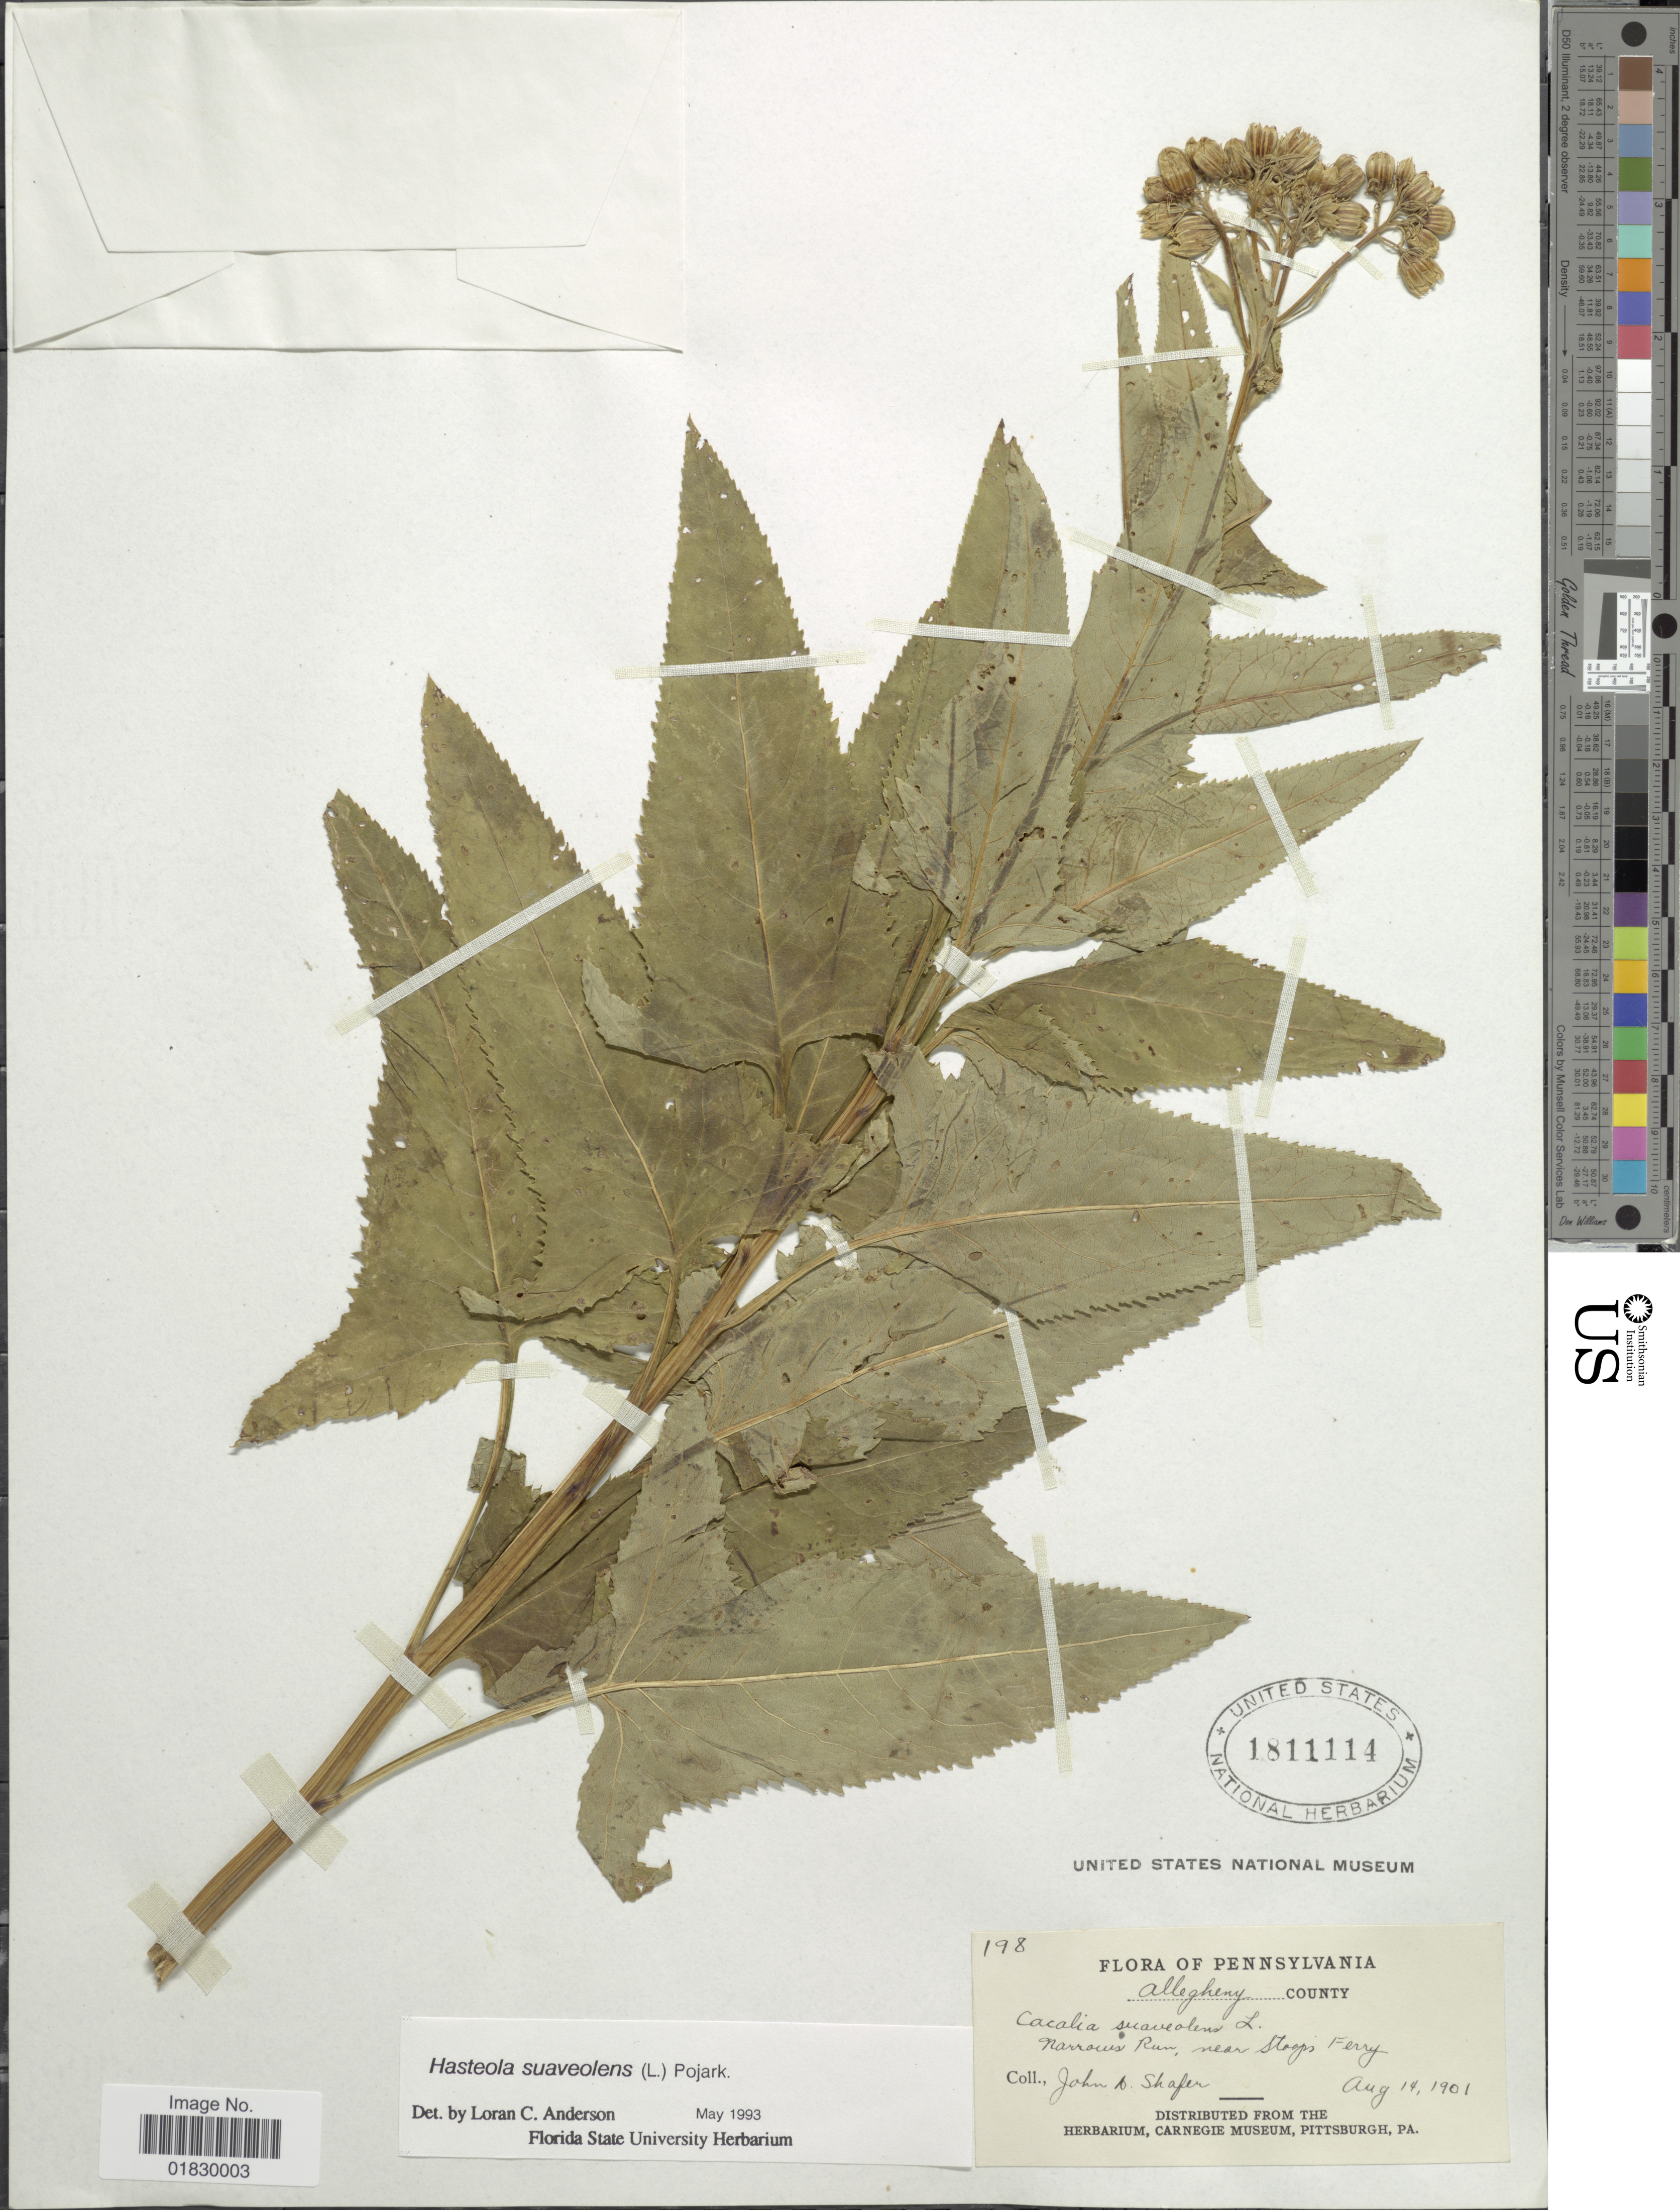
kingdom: Plantae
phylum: Tracheophyta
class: Magnoliopsida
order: Asterales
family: Asteraceae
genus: Hasteola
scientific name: Hasteola suaveolens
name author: (L.) Pojark.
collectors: J. A. Shafer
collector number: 198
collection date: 1901-08-14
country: United States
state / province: Pennsylvania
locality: Allegheny County, Narrows Run, near Staops Ferry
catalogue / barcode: US 1811114